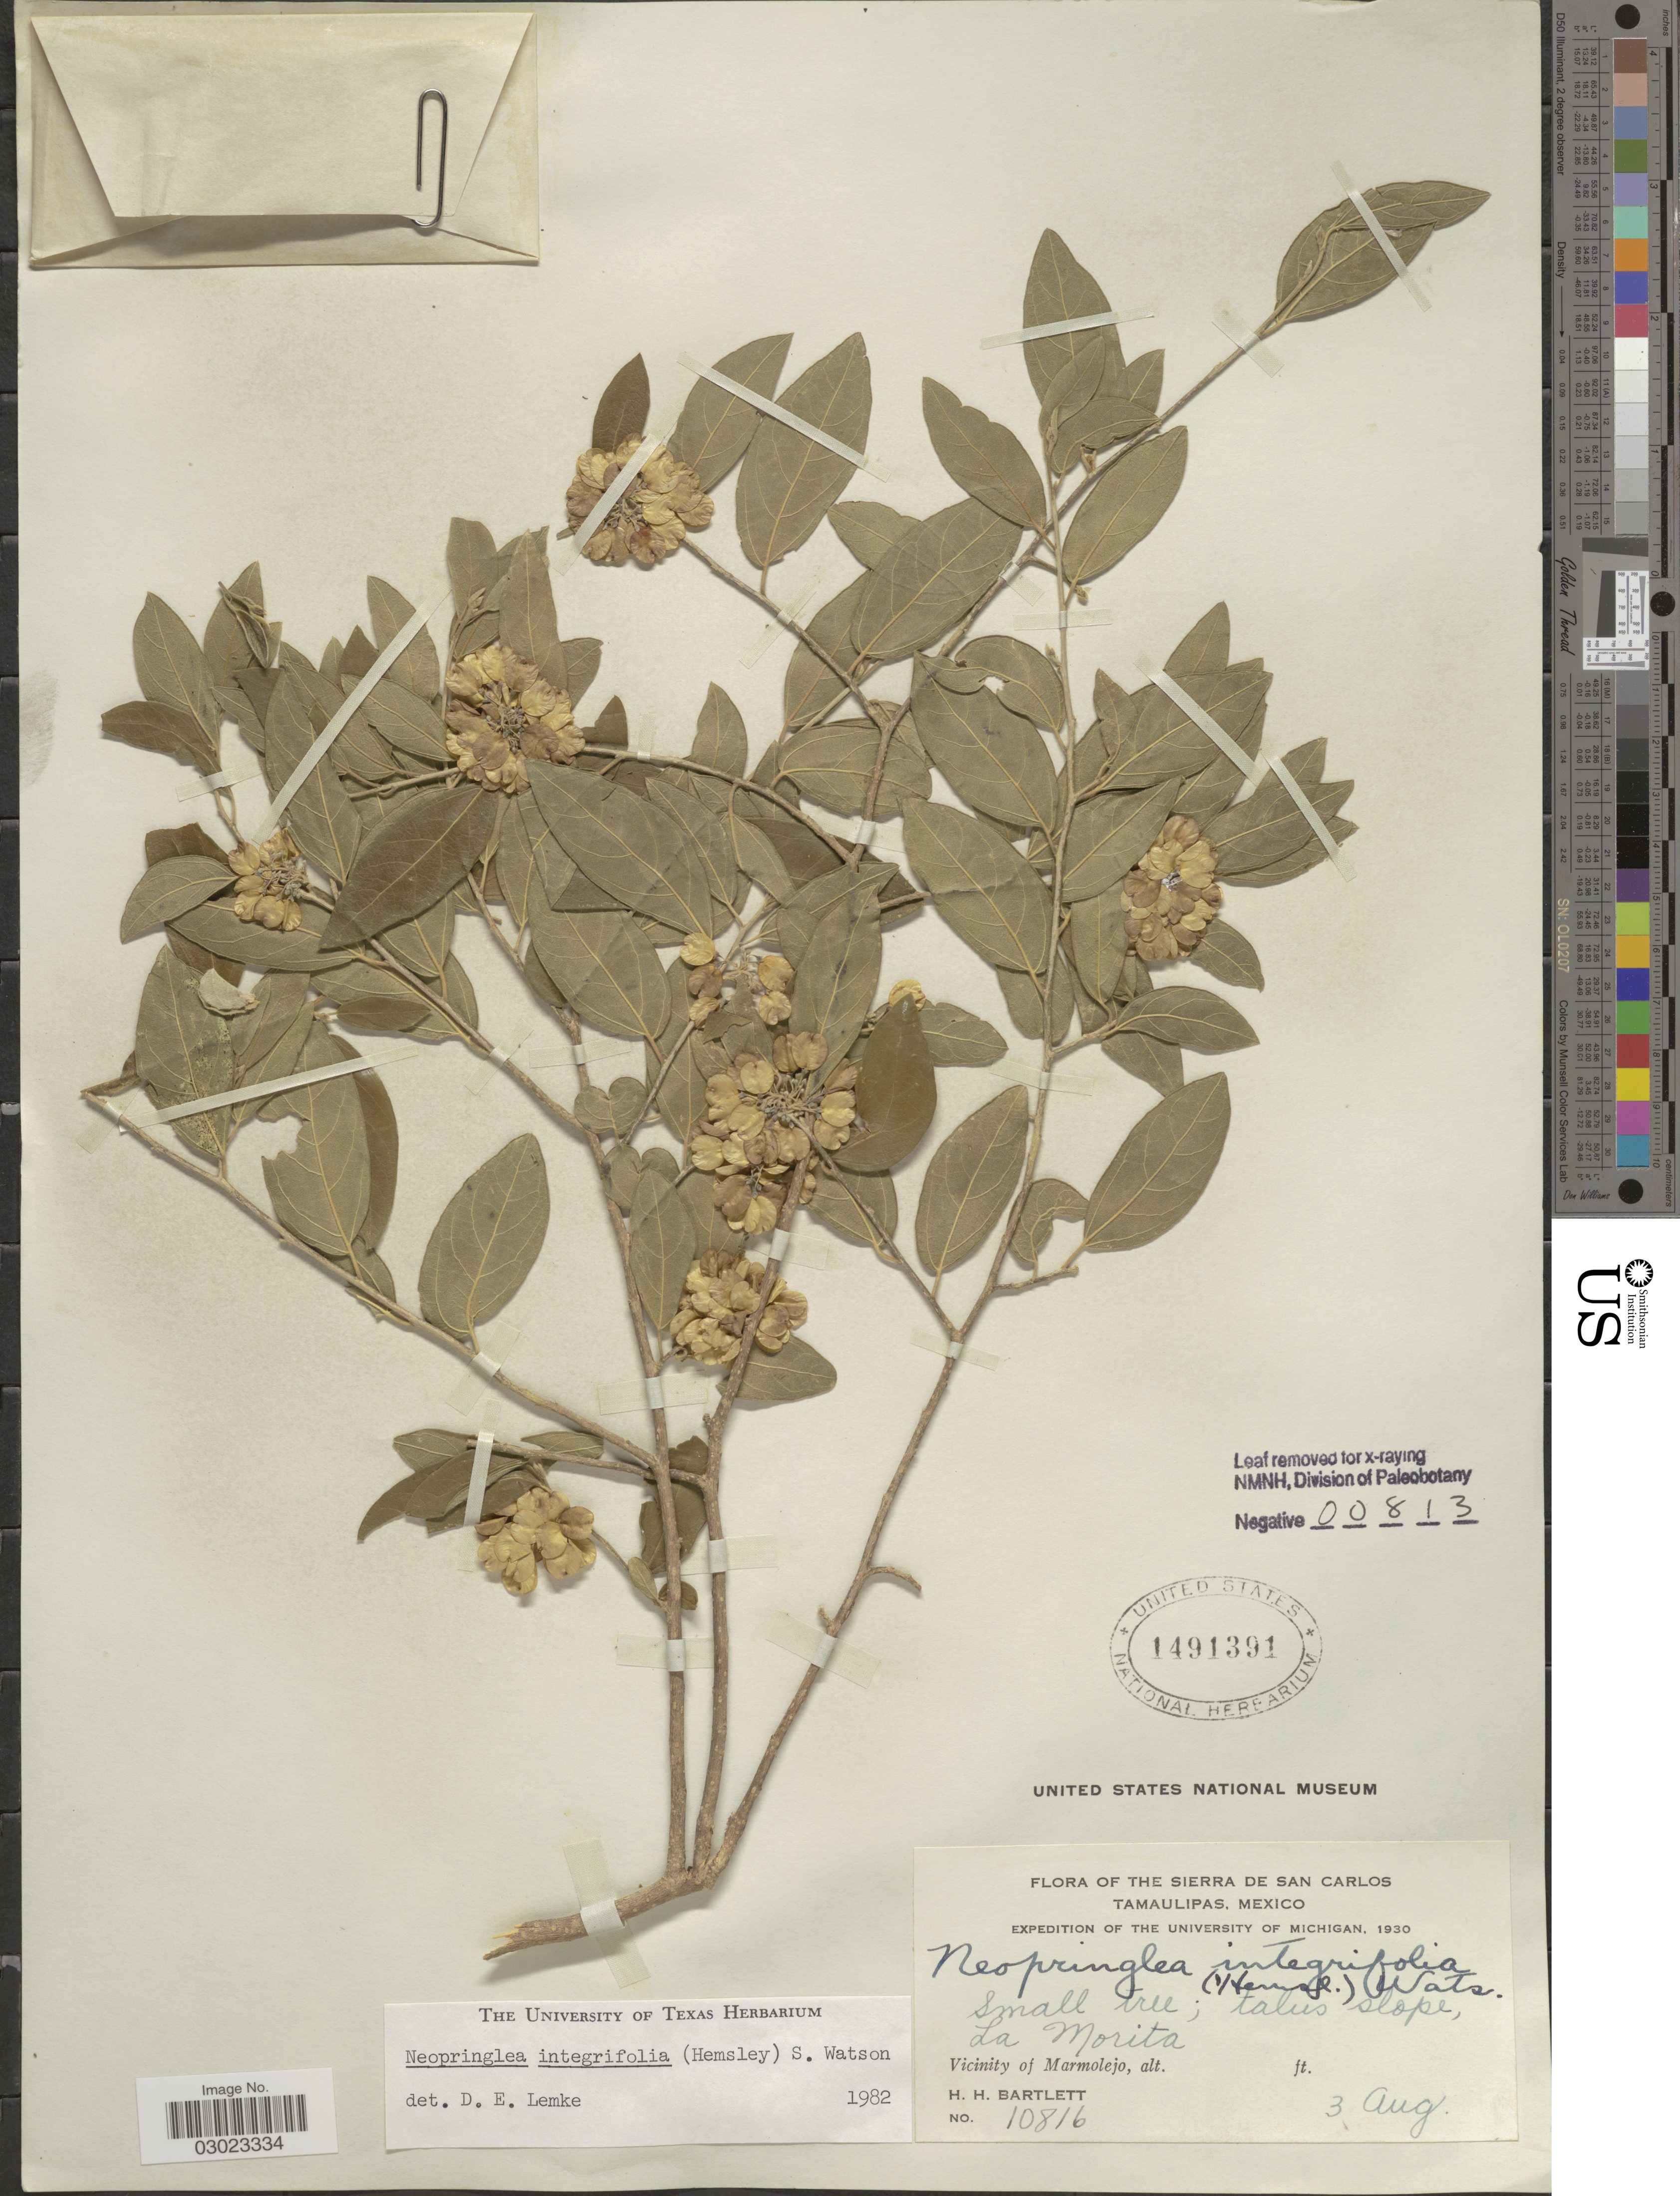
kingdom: Plantae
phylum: Tracheophyta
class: Magnoliopsida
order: Malpighiales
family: Salicaceae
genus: Neopringlea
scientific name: Neopringlea integrifolia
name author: (Hemsl.) S. Watson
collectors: H. H. Bartlett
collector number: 10816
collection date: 1930-08-03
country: Mexico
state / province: Tamaulipas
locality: The Sierra de San Carlos, La Morita, Vicinity of Marmolejo.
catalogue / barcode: US 1491391